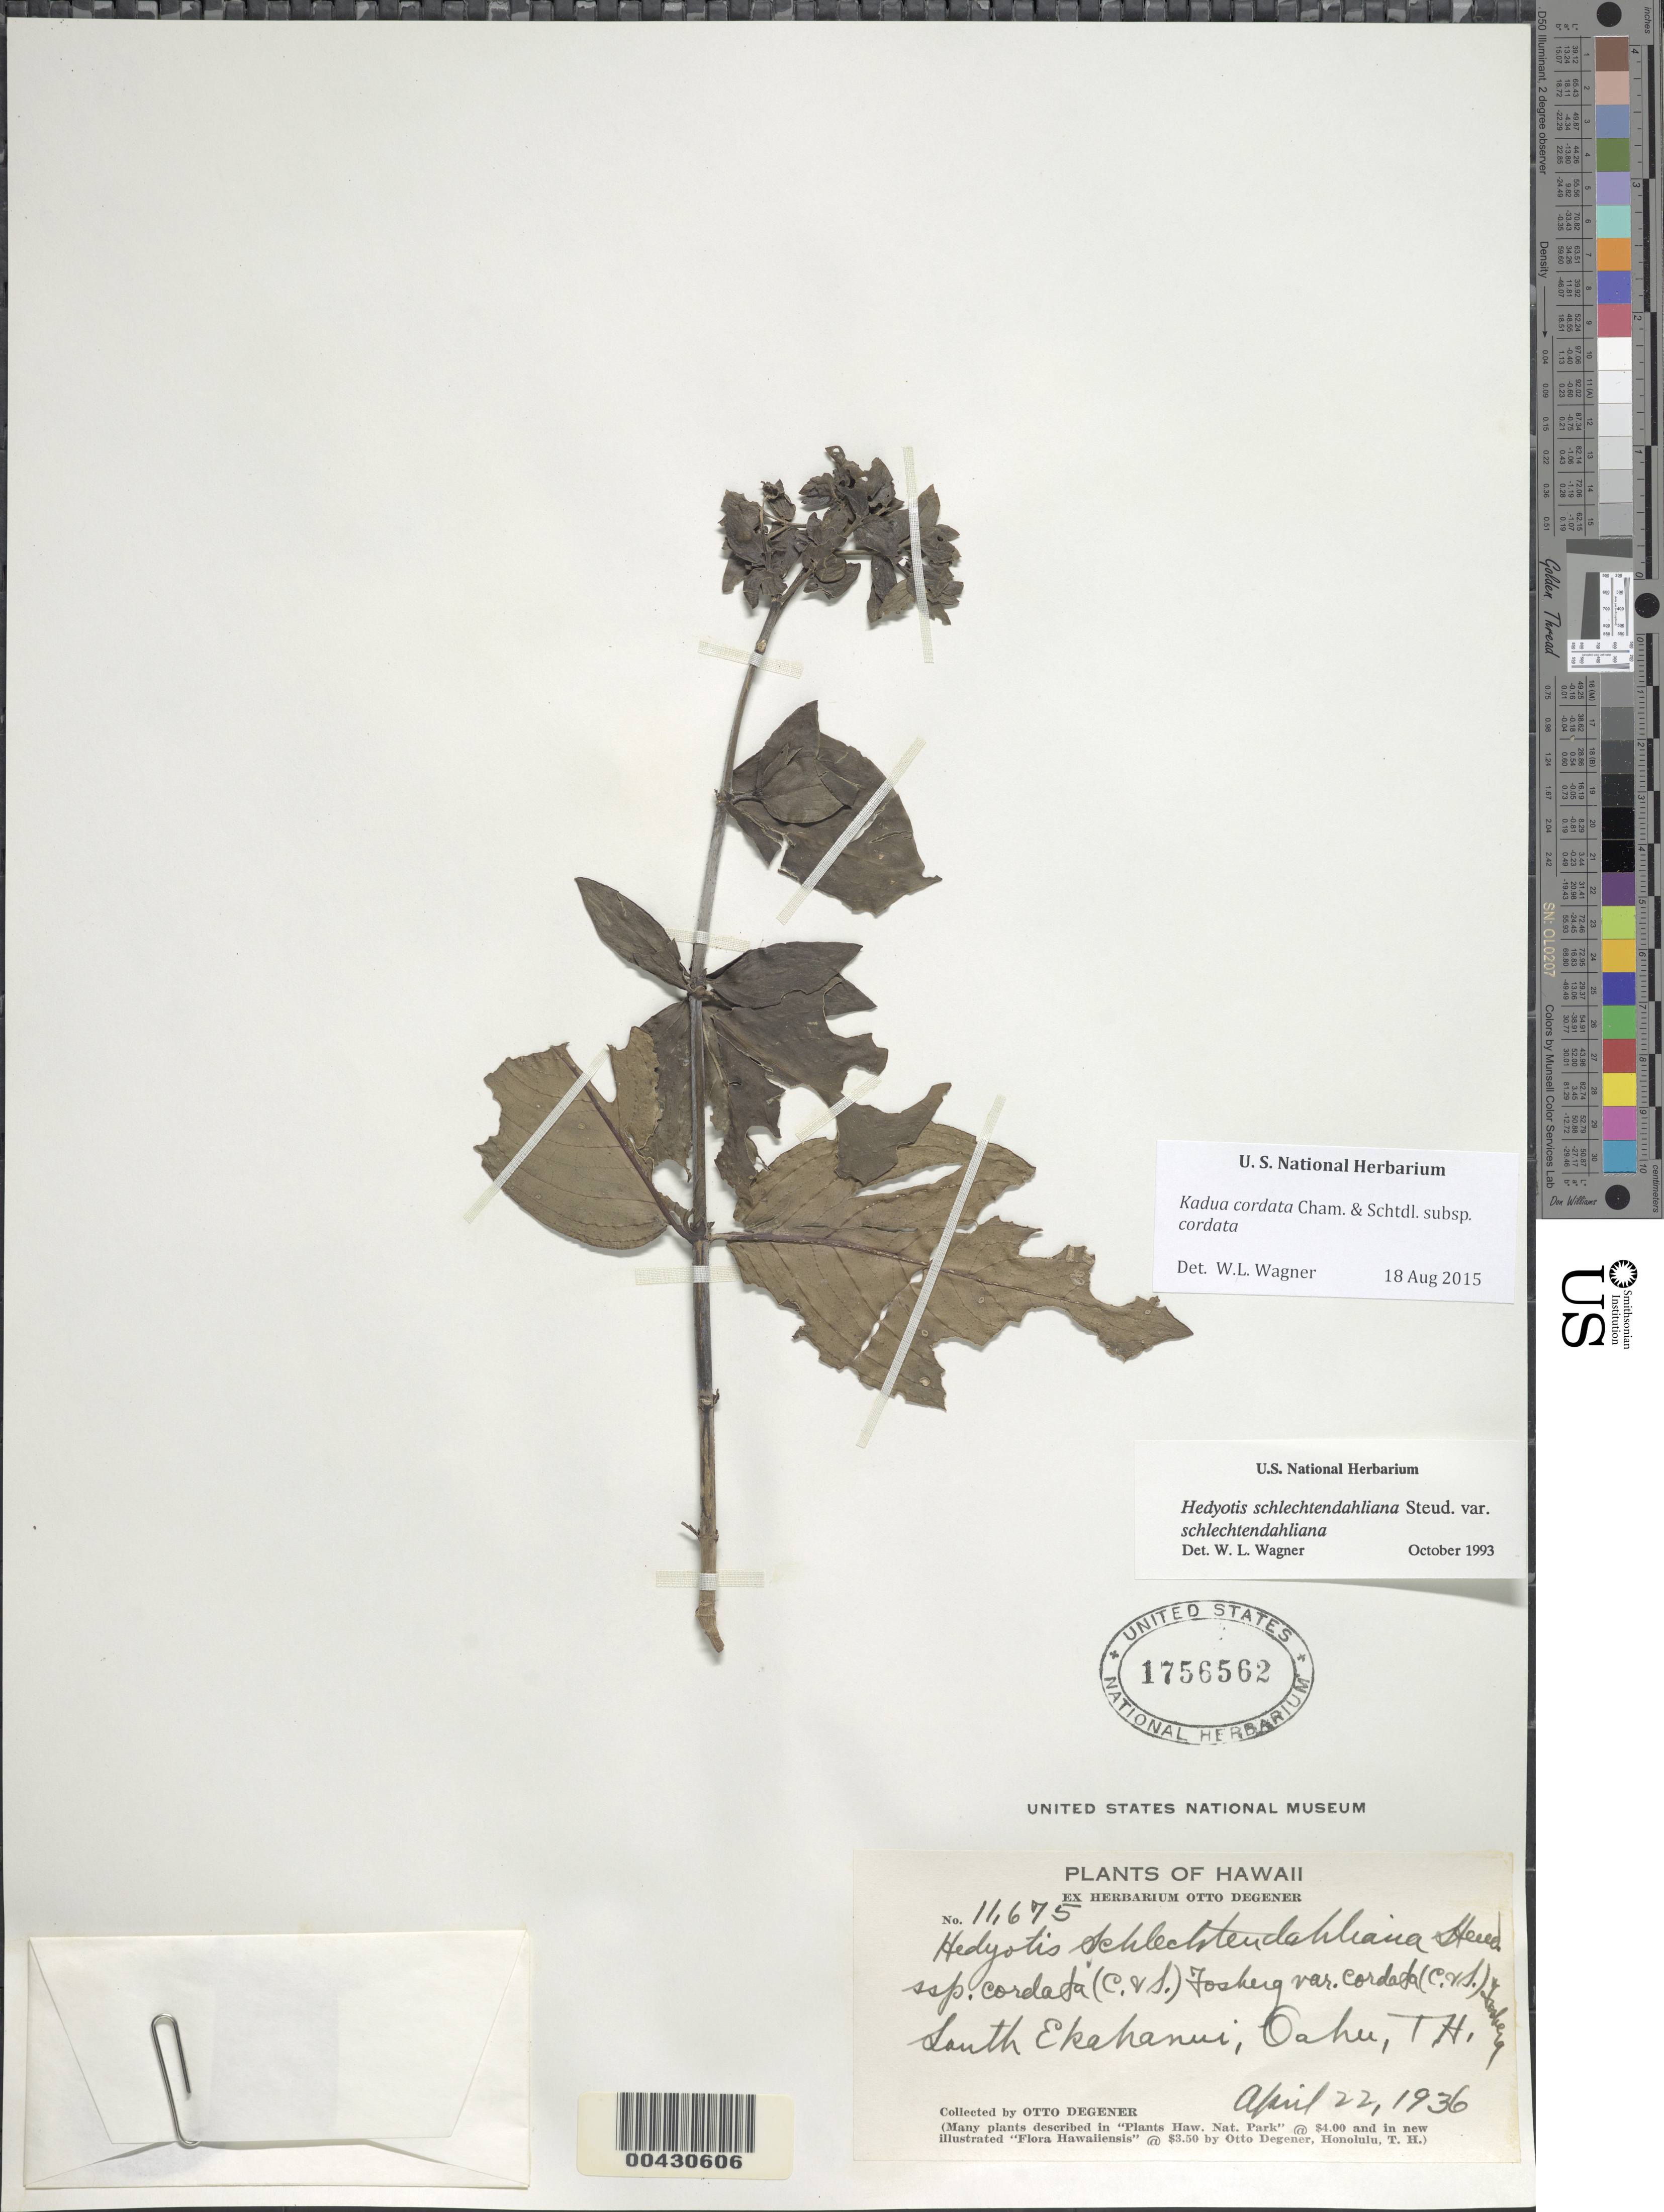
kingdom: Plantae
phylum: Tracheophyta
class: Magnoliopsida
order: Gentianales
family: Rubiaceae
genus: Kadua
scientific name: Kadua cordata subsp. cordata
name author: Cham. & Schltdl.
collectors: O. Degener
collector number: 11675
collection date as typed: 22 Apr 1936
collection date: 1936-04-22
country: United States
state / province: Hawaii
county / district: Honolulu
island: Oahu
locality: South Ekahanui.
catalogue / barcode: US 1756562